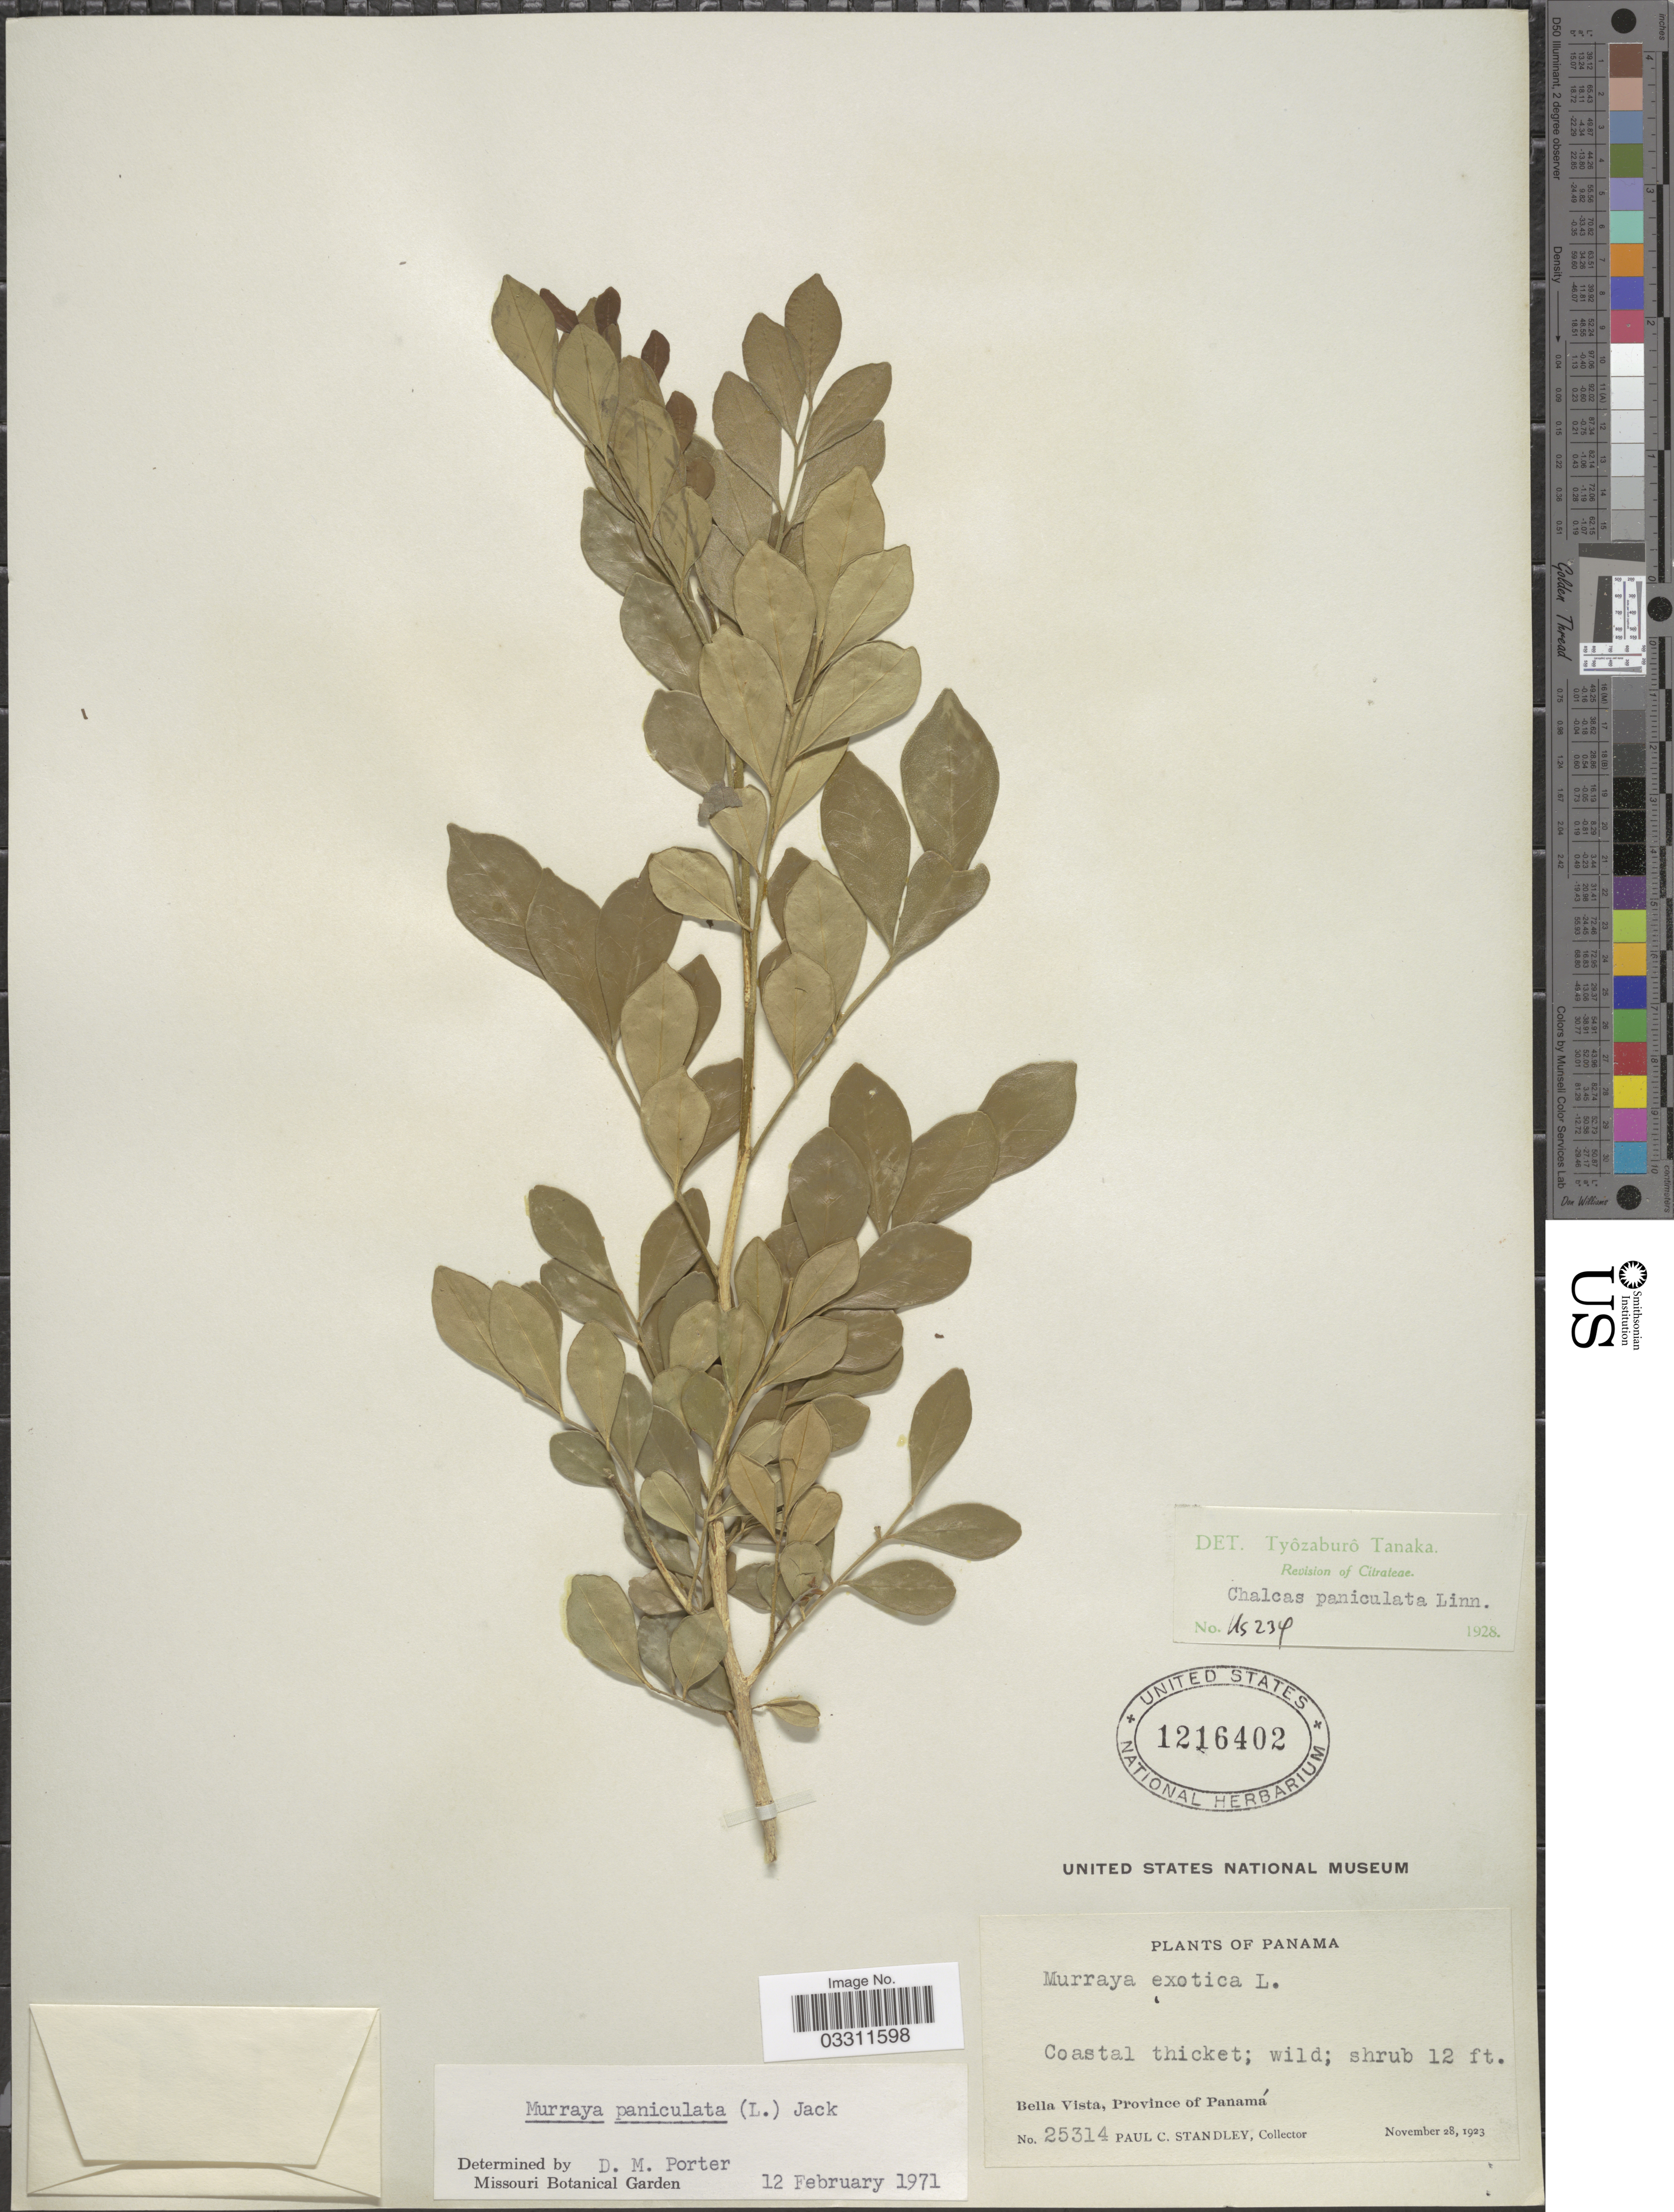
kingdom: Plantae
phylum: Tracheophyta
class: Magnoliopsida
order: Sapindales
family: Rutaceae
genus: Murraya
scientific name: Murraya paniculata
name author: (L.) Jack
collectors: P. C. Standley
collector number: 25314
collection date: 1923-11-28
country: Panama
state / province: Panamá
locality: Coastal thicket. Bella Vista.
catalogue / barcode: US 1216402